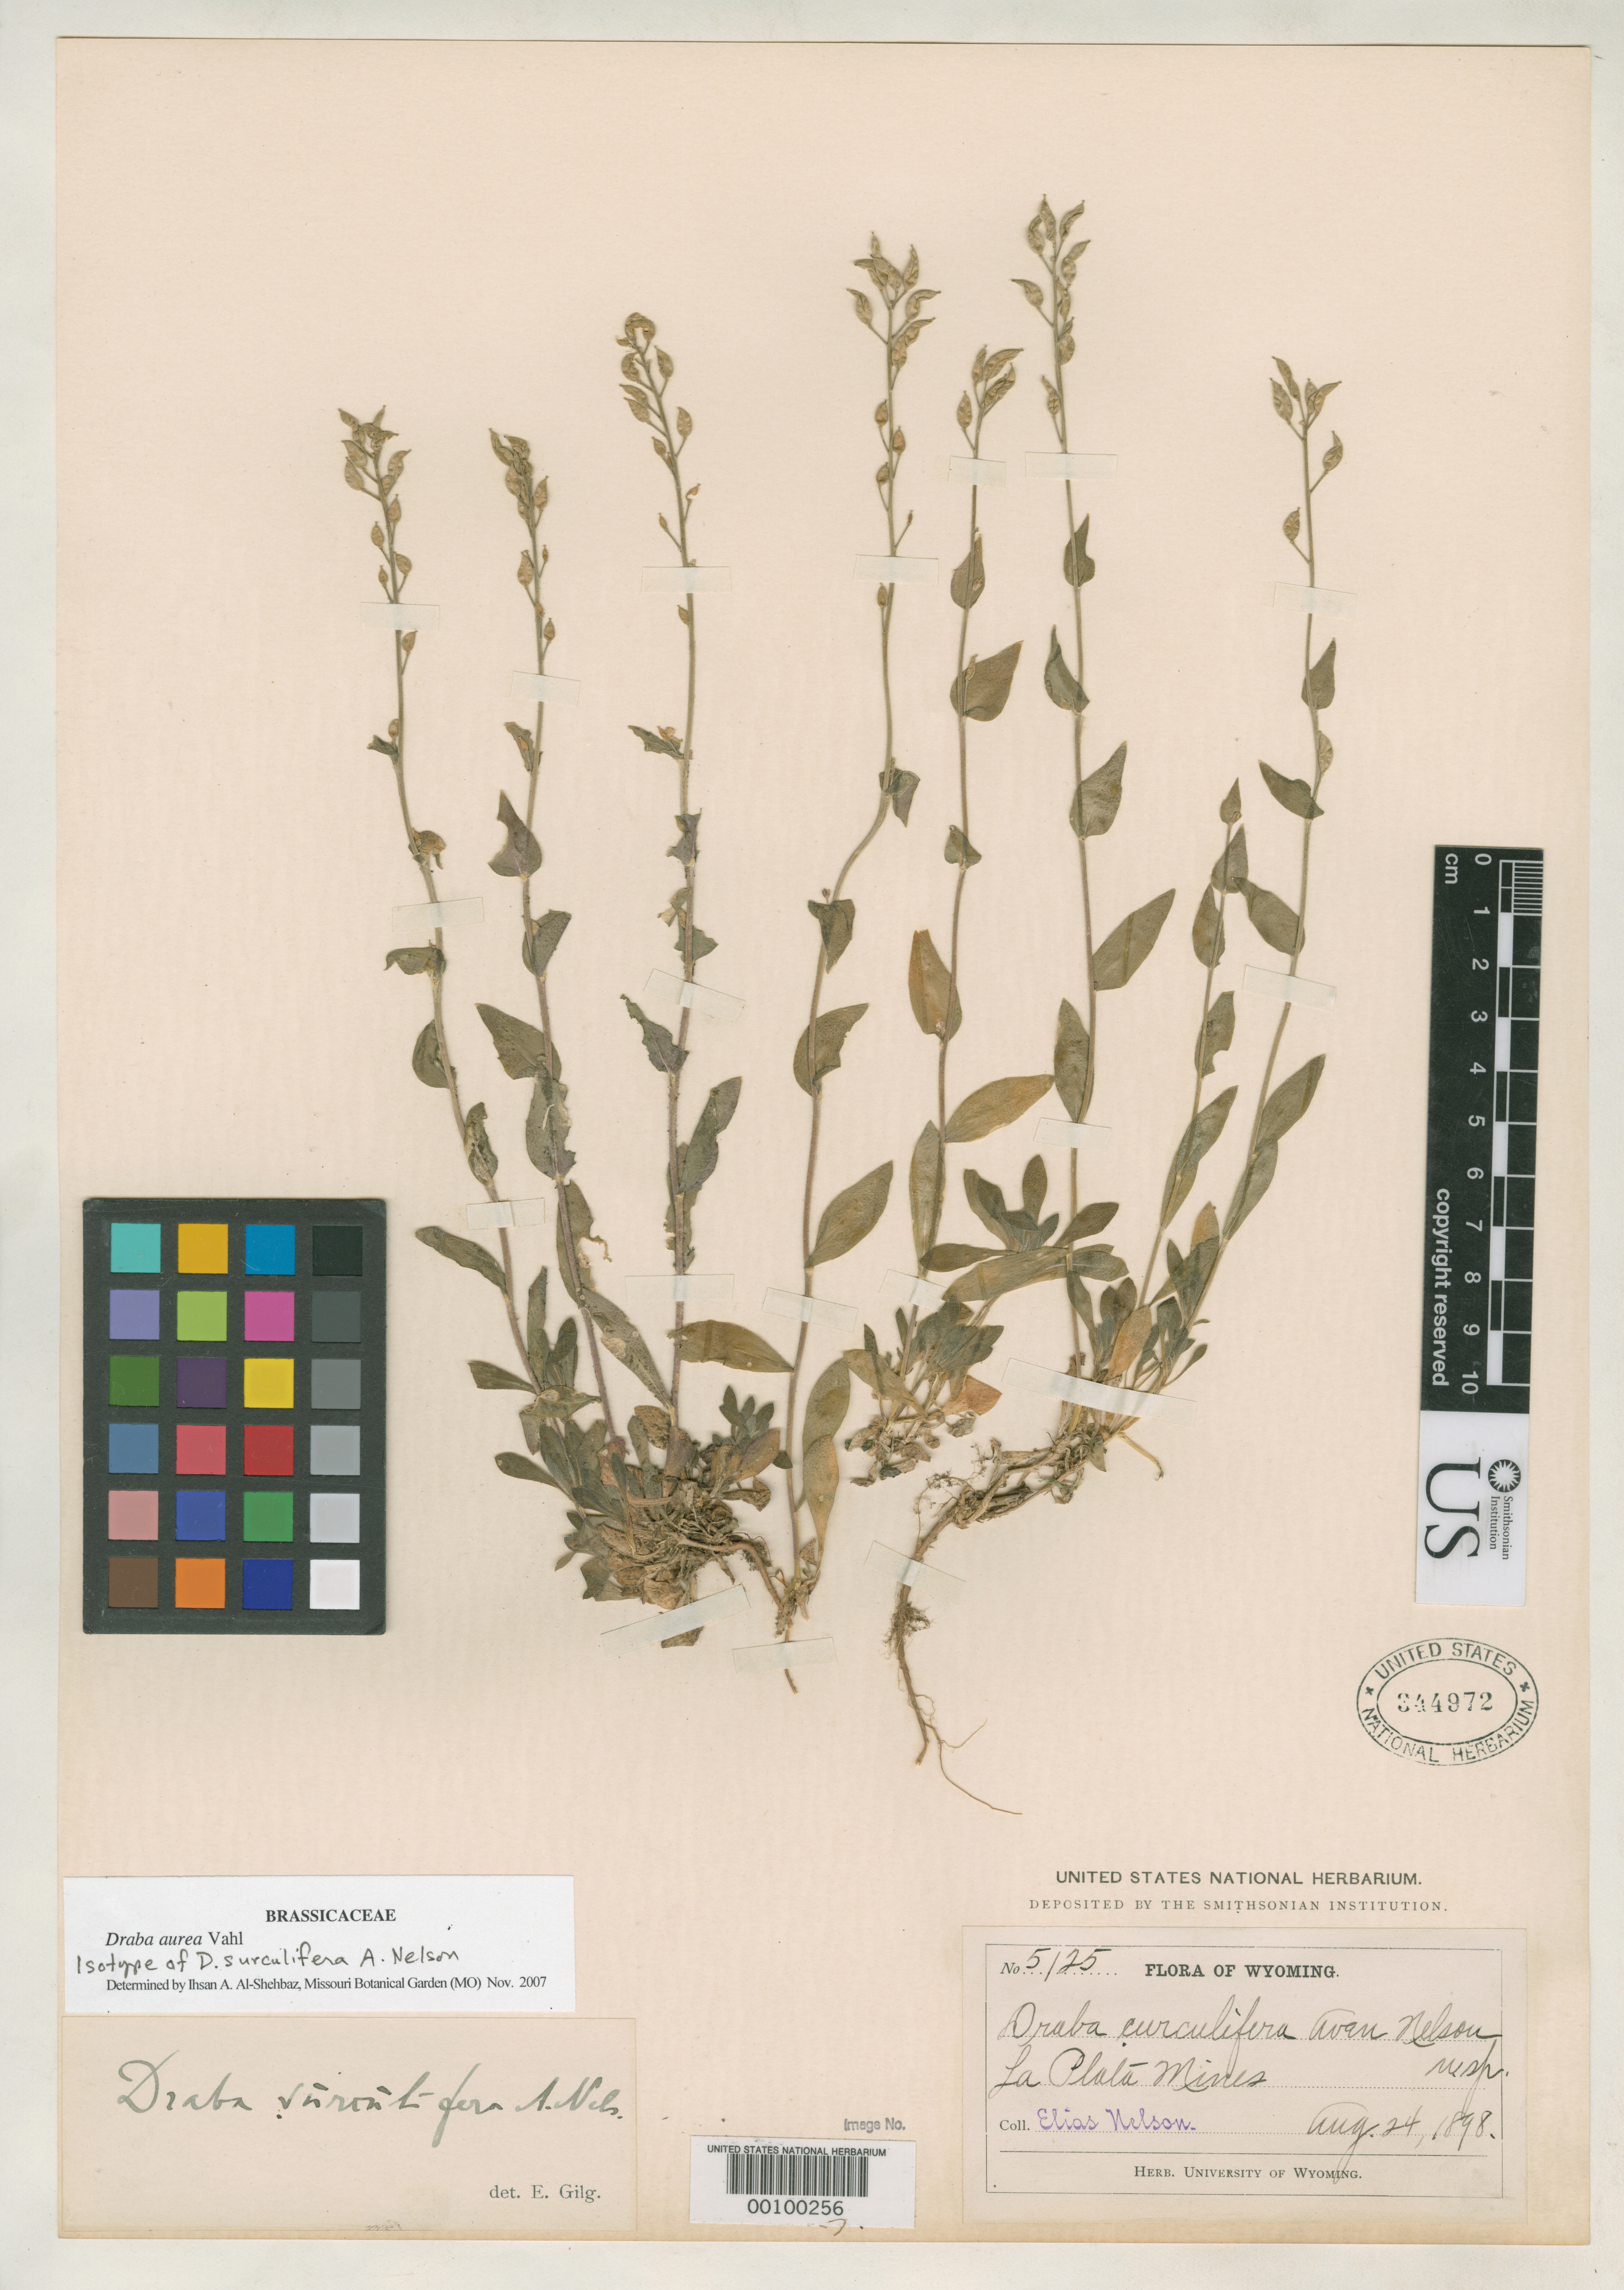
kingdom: Plantae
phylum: Tracheophyta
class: Magnoliopsida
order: Brassicales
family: Brassicaceae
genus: Draba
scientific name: Draba surculifera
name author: A. Nelson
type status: Isotype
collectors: E. Nelson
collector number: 5125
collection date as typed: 24 Aug 1898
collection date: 1898-08-24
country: United States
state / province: Wyoming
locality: La Plata Miners [Mines?].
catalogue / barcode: US 344972